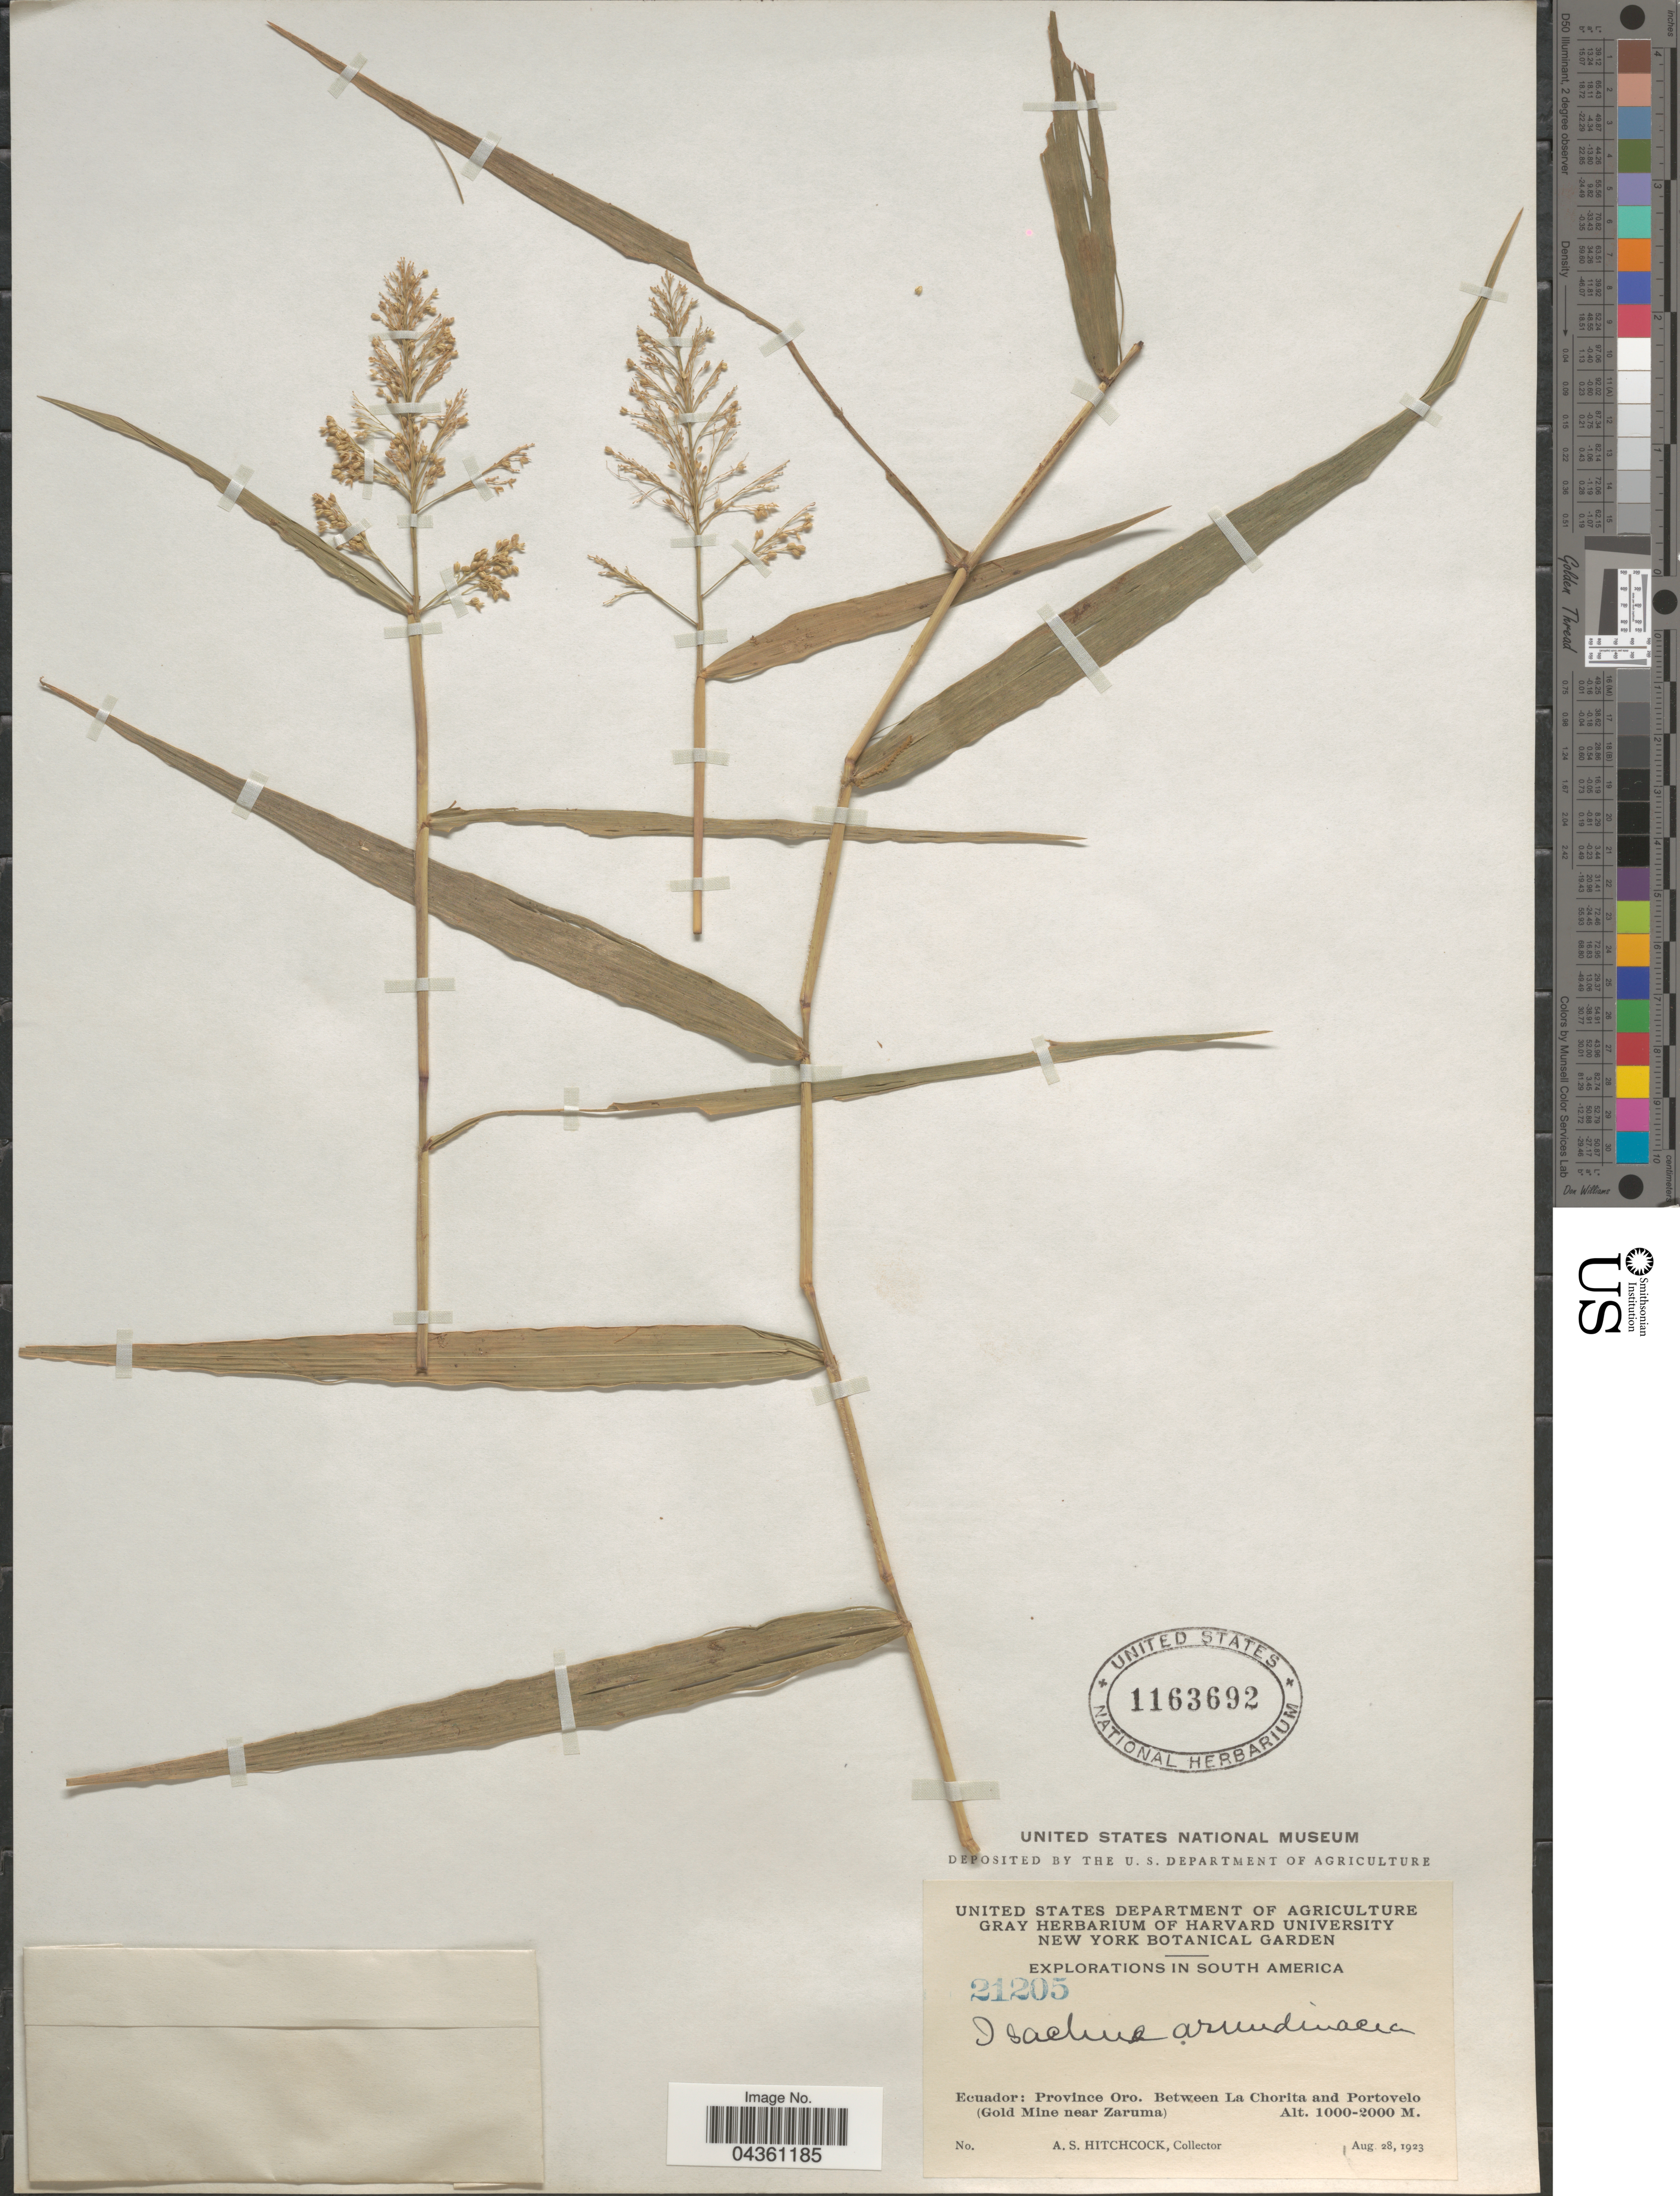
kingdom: Plantae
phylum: Tracheophyta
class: Liliopsida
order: Poales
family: Poaceae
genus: Isachne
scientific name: Isachne arundinacea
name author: (Sw.) Griseb.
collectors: A. S. Hitchcock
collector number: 21205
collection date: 1923-08-28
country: Ecuador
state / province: El Oro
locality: Explorations in South America. Between La Chorita and Portovelo (Gold Mine near Zaruma).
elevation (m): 1000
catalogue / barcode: US 1163692